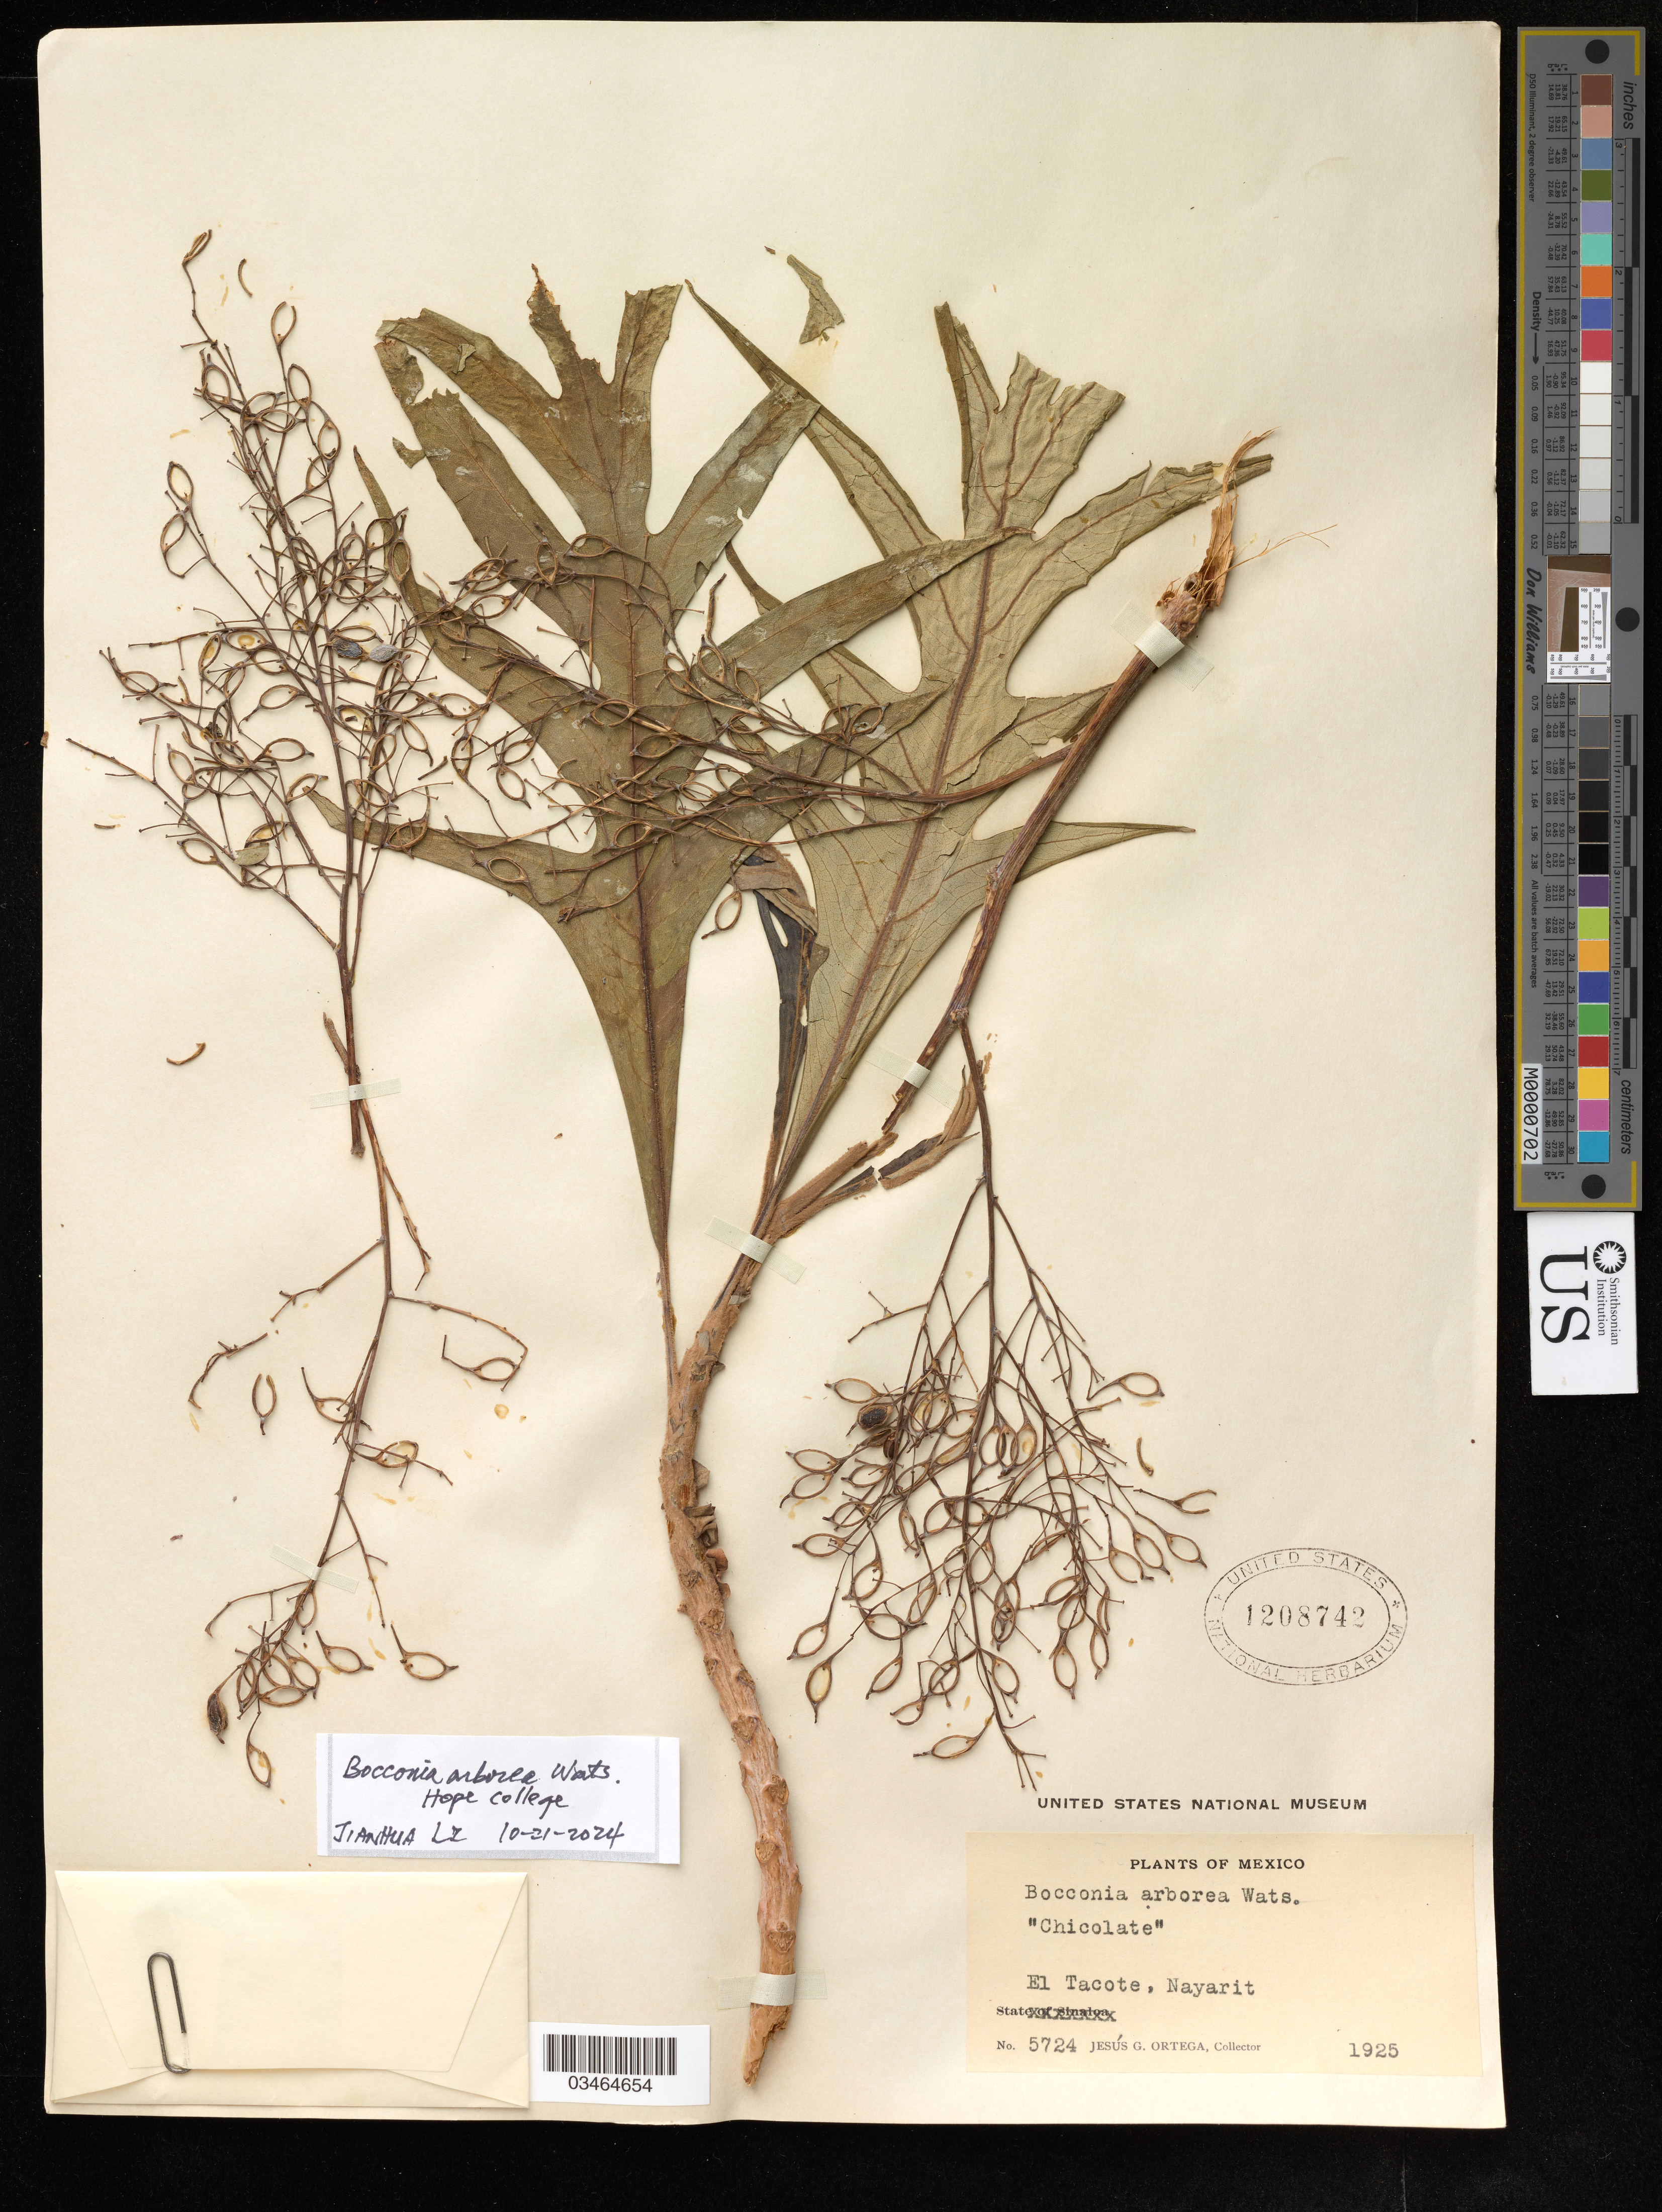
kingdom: Plantae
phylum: Tracheophyta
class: Magnoliopsida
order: Ranunculales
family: Papaveraceae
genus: Bocconia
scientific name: Bocconia arborea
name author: S. Watson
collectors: J. Ortega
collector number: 5724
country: Mexico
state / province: Nayarit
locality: El Tacote.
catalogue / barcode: US 1208742